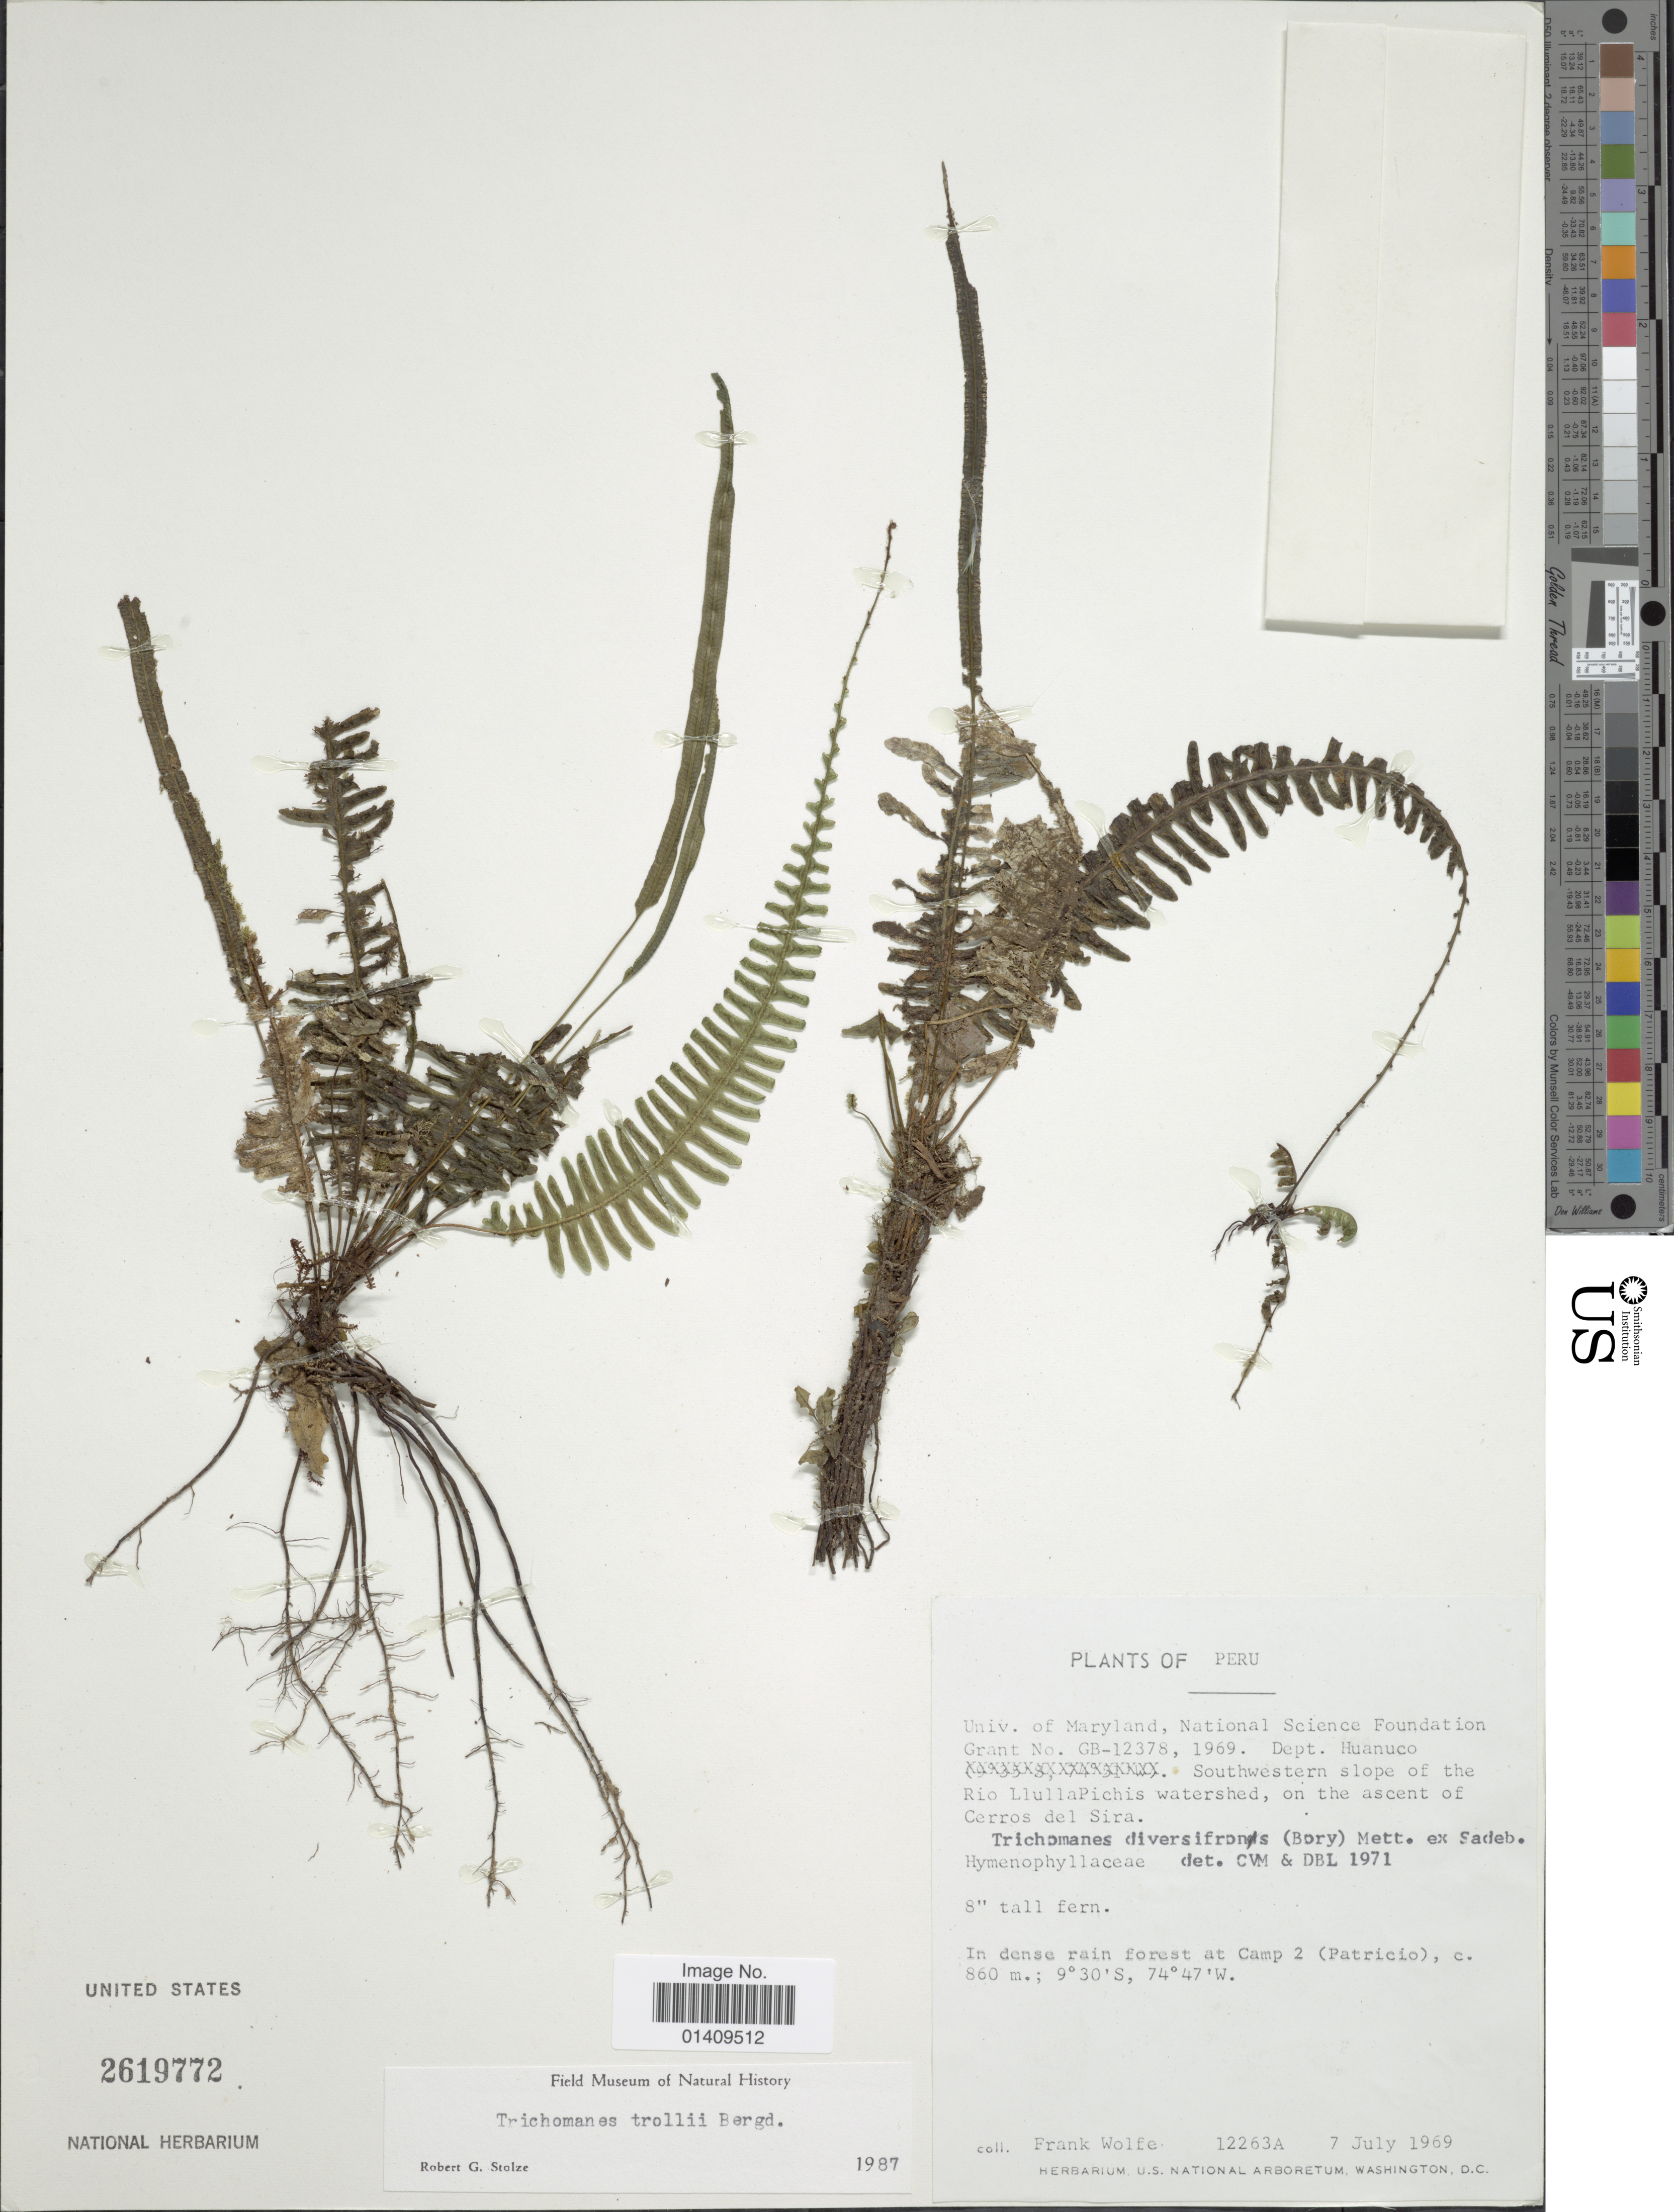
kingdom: Plantae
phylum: Tracheophyta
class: Polypodiopsida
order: Hymenophyllales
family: Hymenophyllaceae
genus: Trichomanes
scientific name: Trichomanes trollii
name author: Bergdolt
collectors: F. Wolfe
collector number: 12263A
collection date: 1969-07-07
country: Peru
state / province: Huánuco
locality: Univ. of Maryland National Science foundation Grant no GB12378, 1969 dept. Huanuco southwestern slope of the Rio LlullaPichis watershed on the ascent of Cerros del Sira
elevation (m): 860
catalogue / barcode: US 2619772